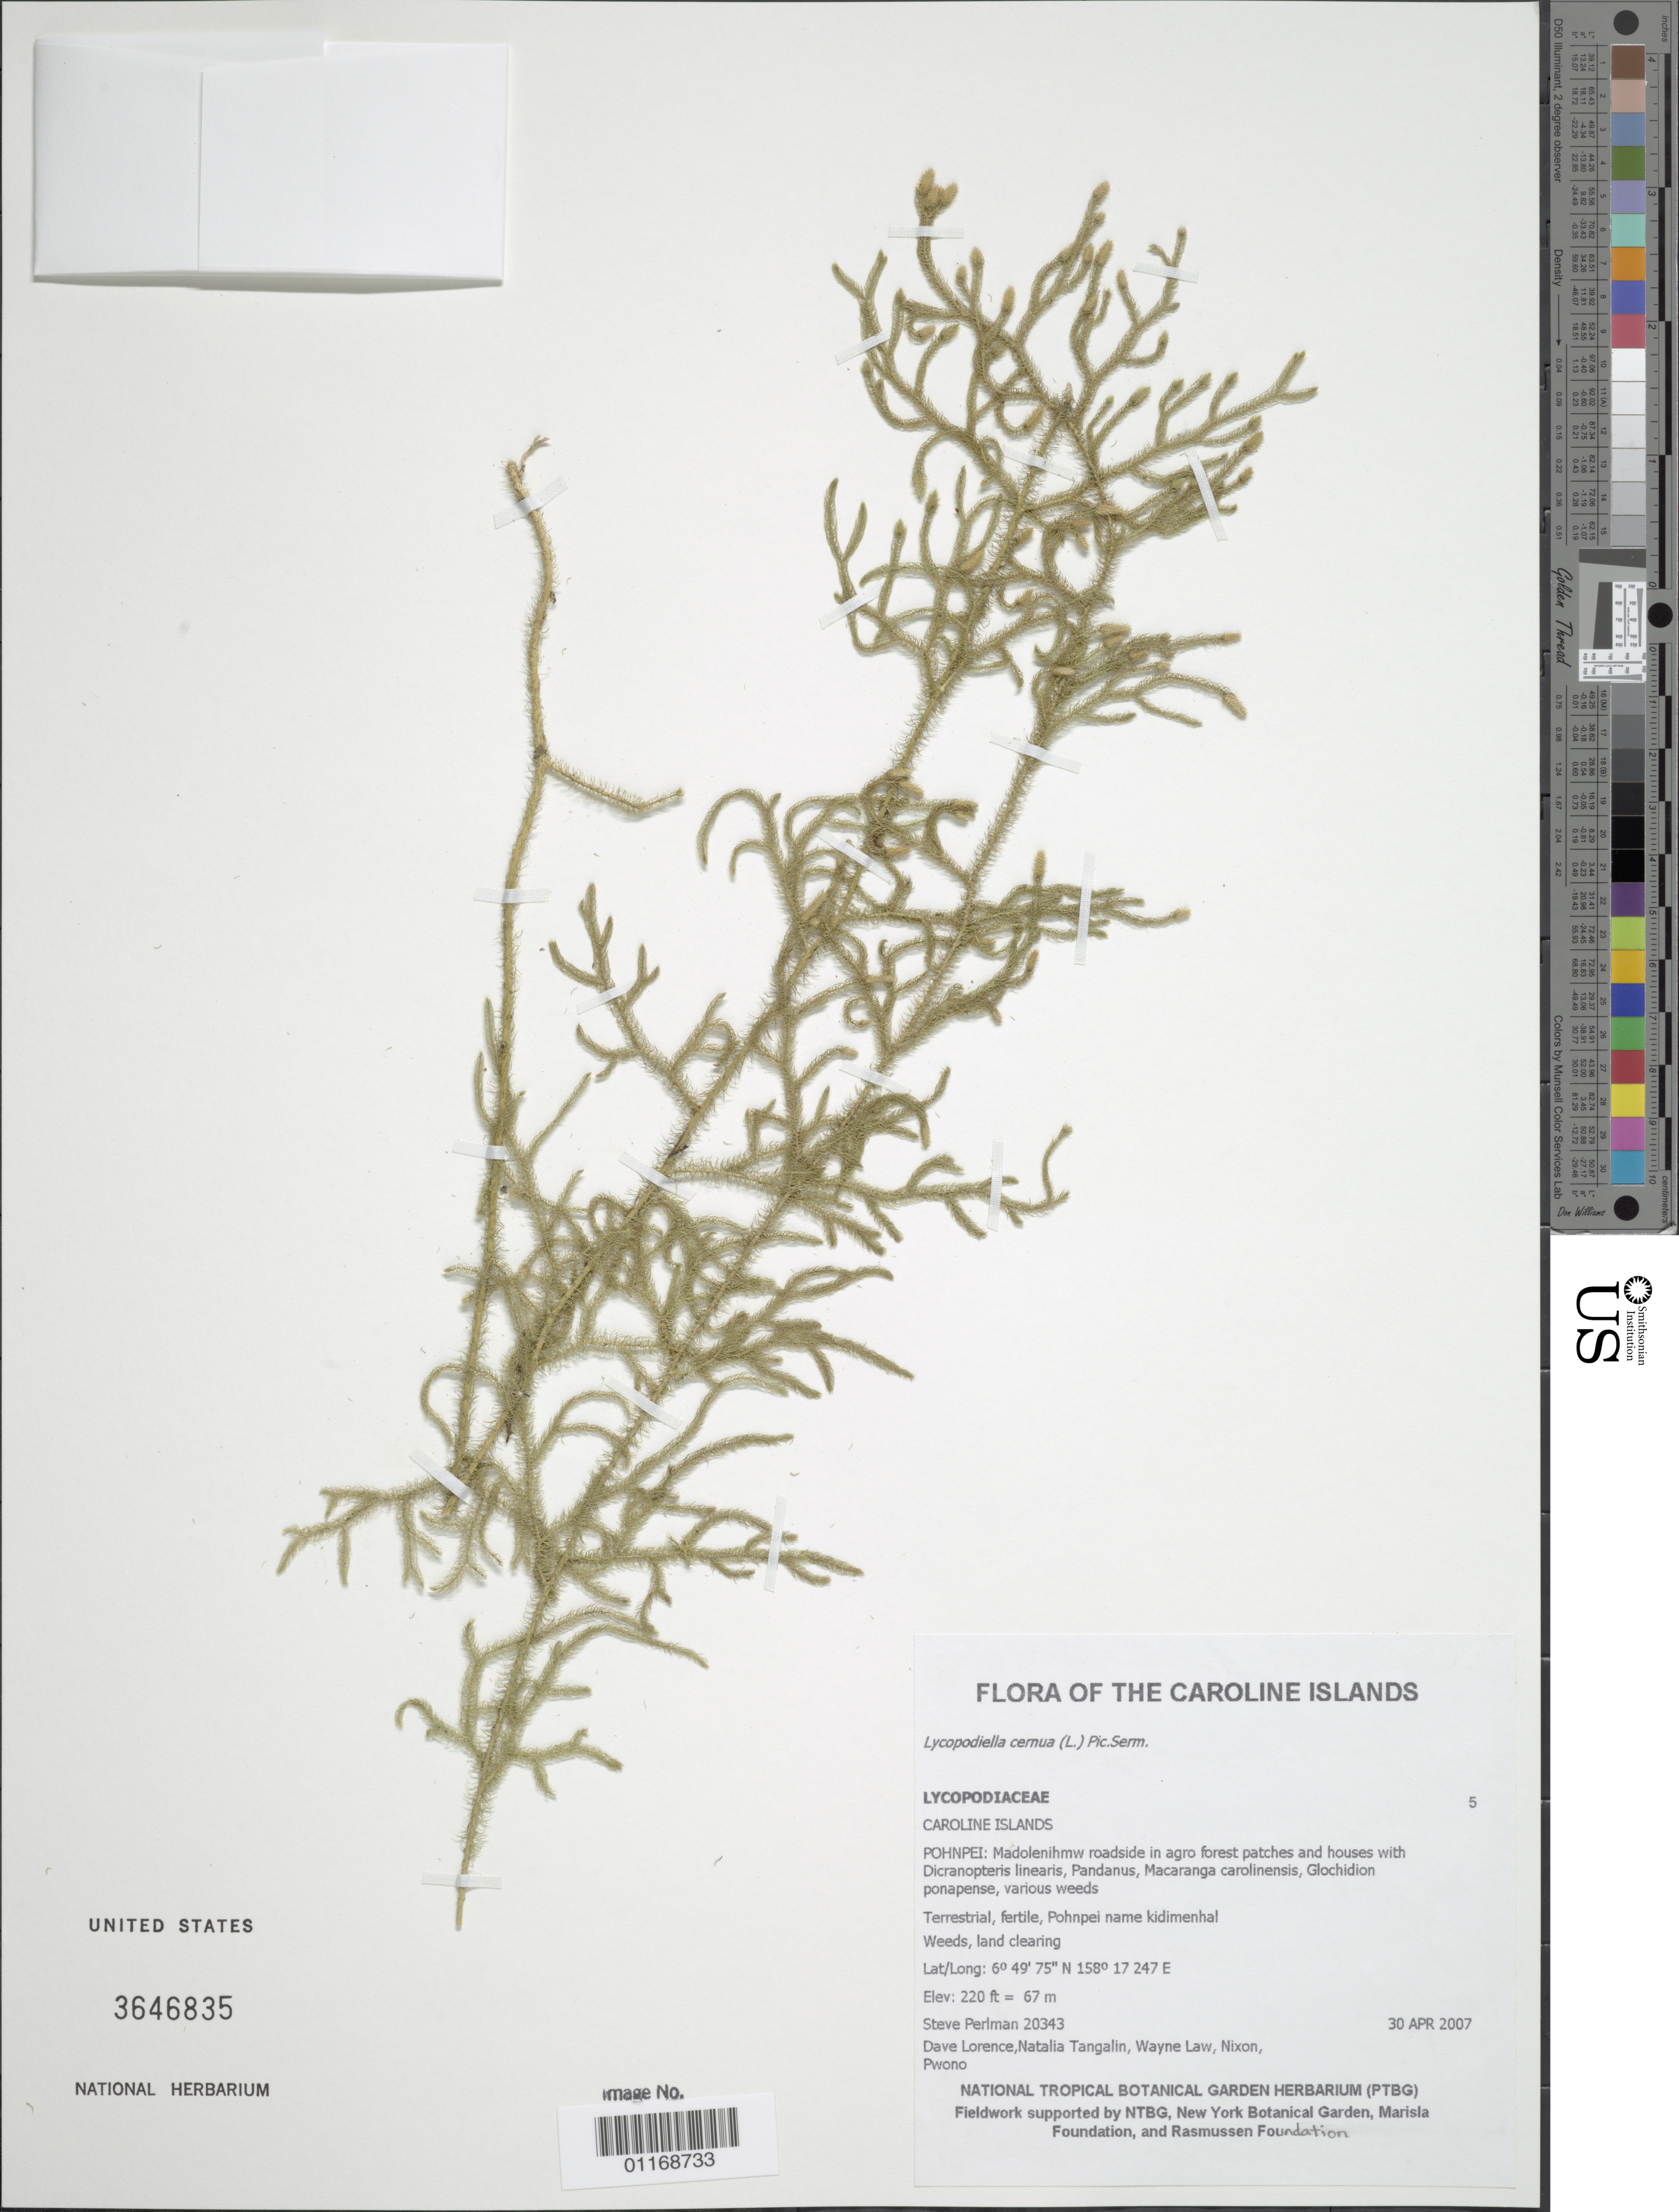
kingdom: Plantae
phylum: Tracheophyta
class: Lycopodiopsida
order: Lycopodiales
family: Lycopodiaceae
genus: Palhinhaea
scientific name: Palhinhaea cernua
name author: (L.) Vasc. & Franco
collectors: S. P. Perlman, D. Lorence, N. Tangalin & W. Law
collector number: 20343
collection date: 2007-04-30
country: Micronesia, Federated States of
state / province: Pohnpei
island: Pohnpei [Ponape]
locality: Madolenihmw roadside in agro forest patches and houses.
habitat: Weeds, land clearing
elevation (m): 67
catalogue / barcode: US 3646835